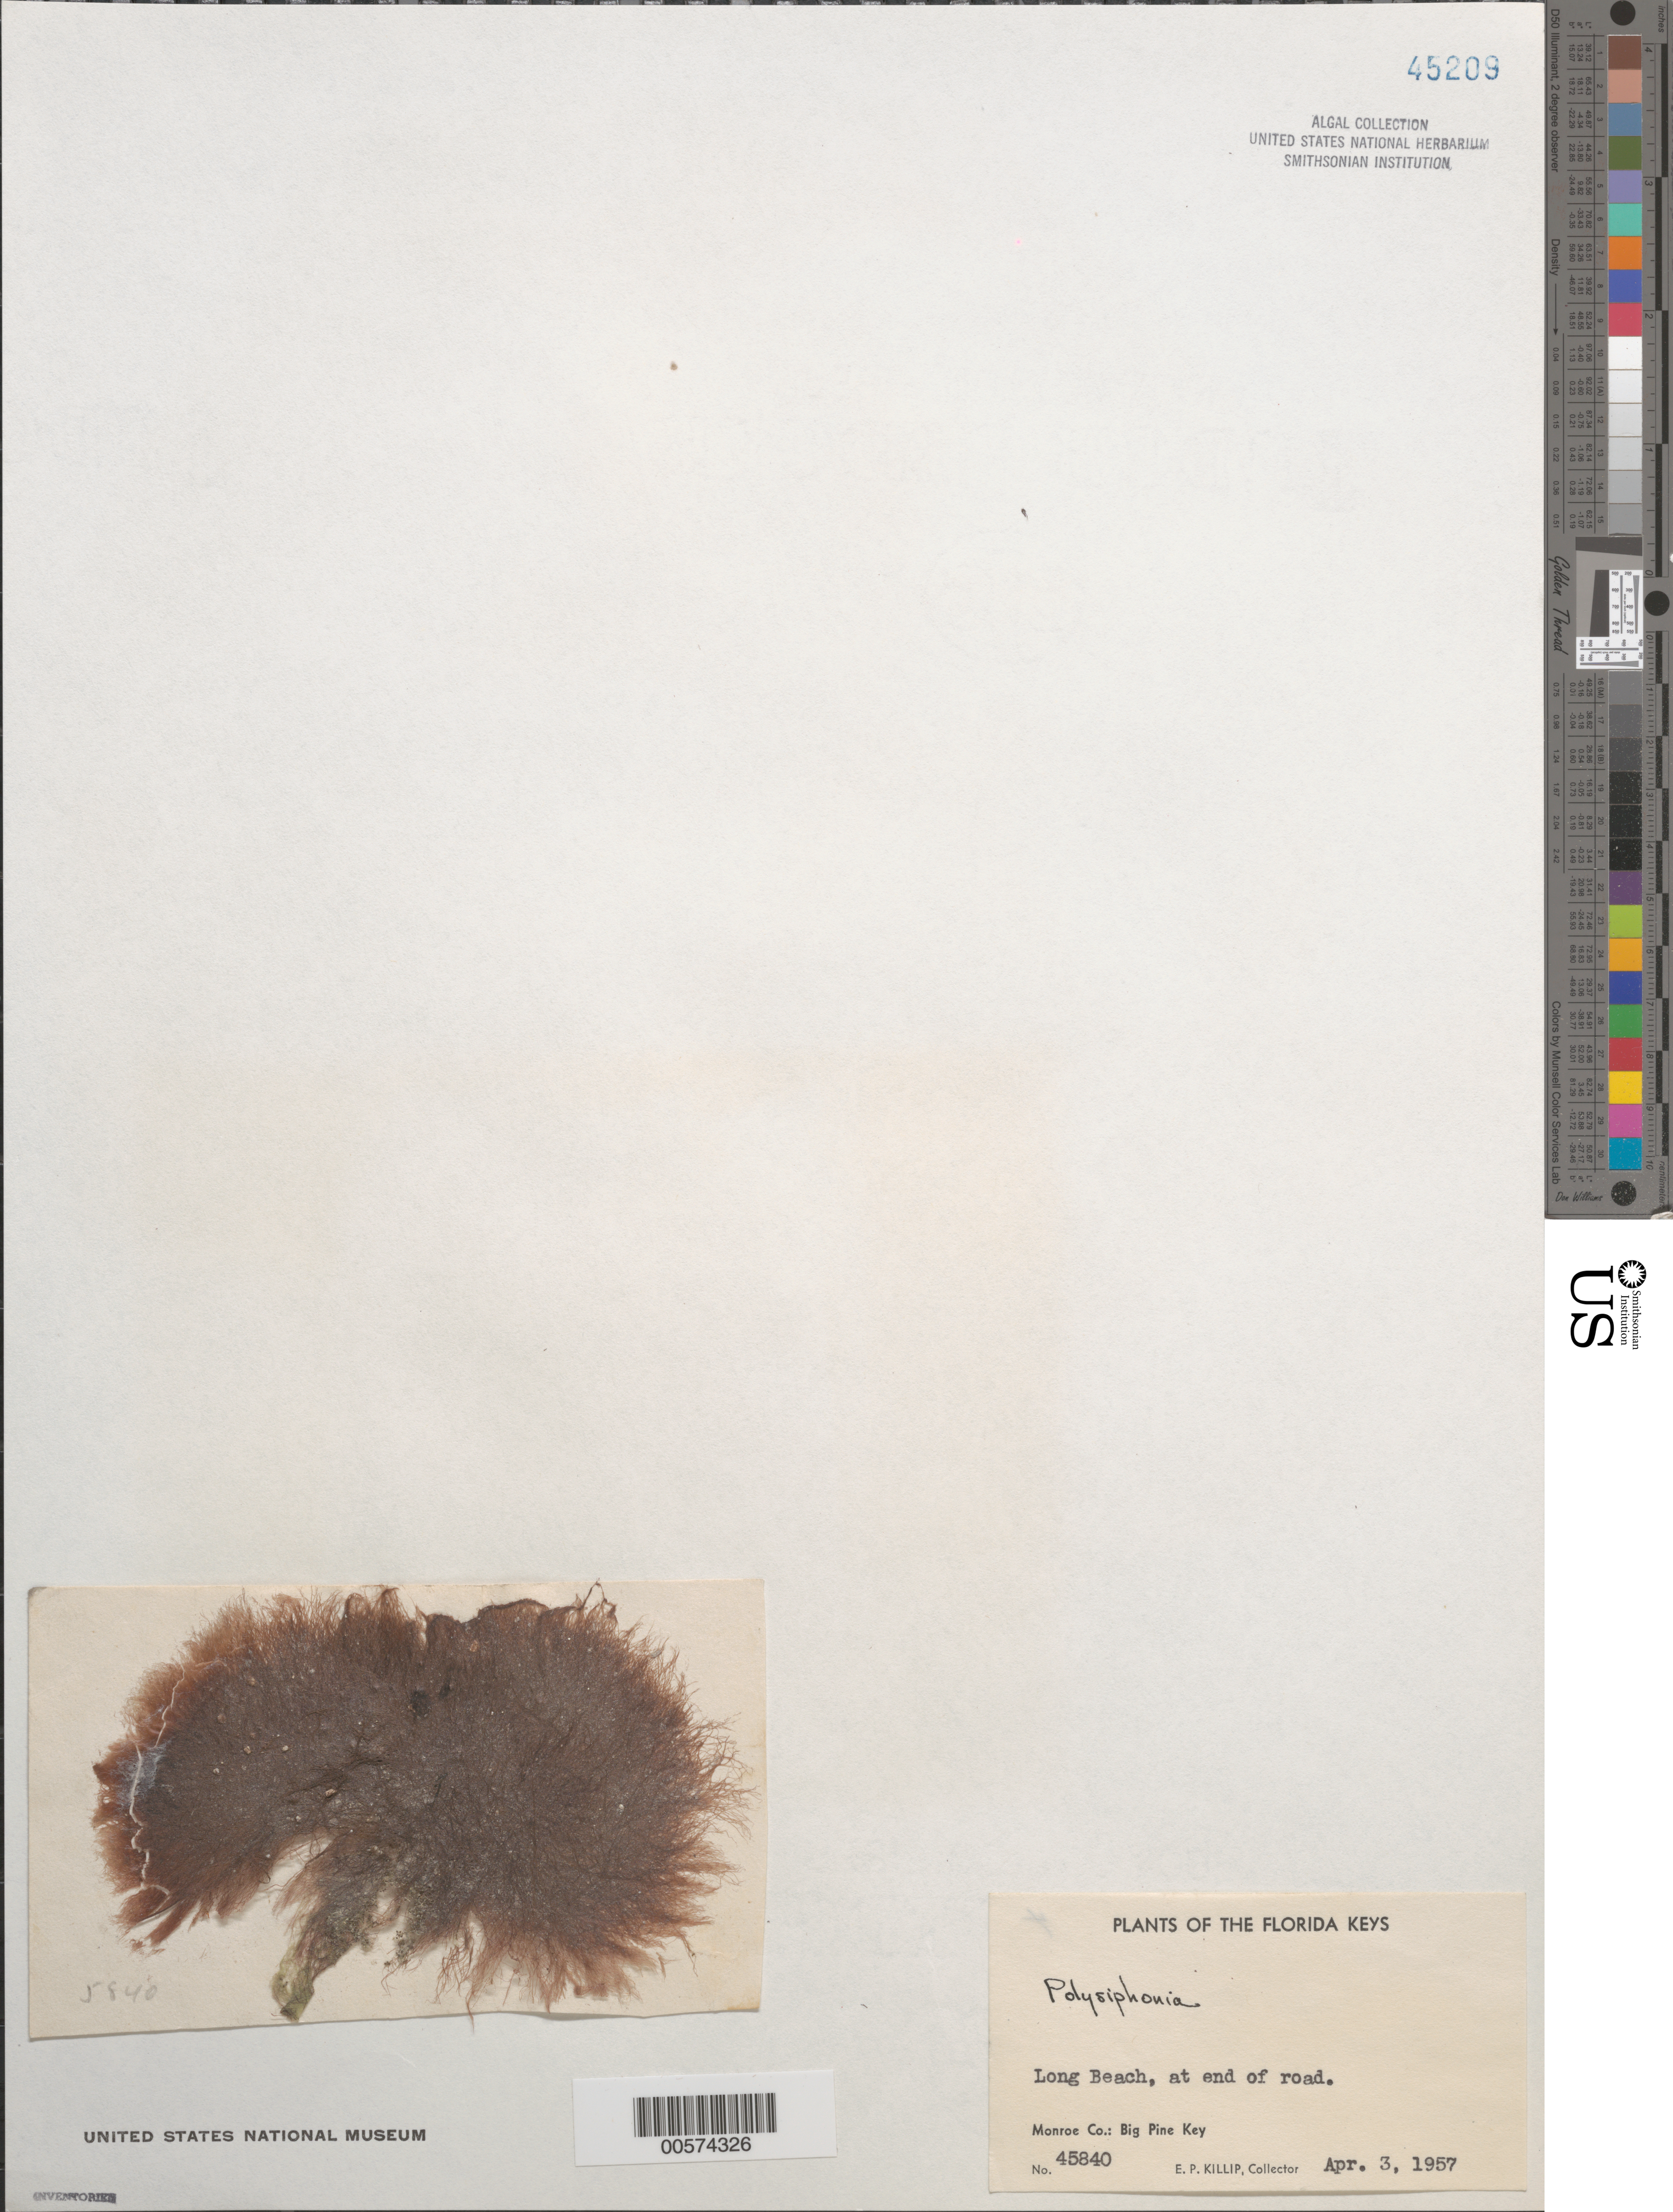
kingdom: Plantae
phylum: Rhodophyta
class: Florideophyceae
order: Ceramiales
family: Rhodomelaceae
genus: Polysiphonia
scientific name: Polysiphonia sp.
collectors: E. P. Killip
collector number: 45840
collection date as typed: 03 Apr 1957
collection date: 1957-04-03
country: United States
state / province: Florida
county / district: Monroe County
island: Big Pine Key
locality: Long Beach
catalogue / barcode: US 45209